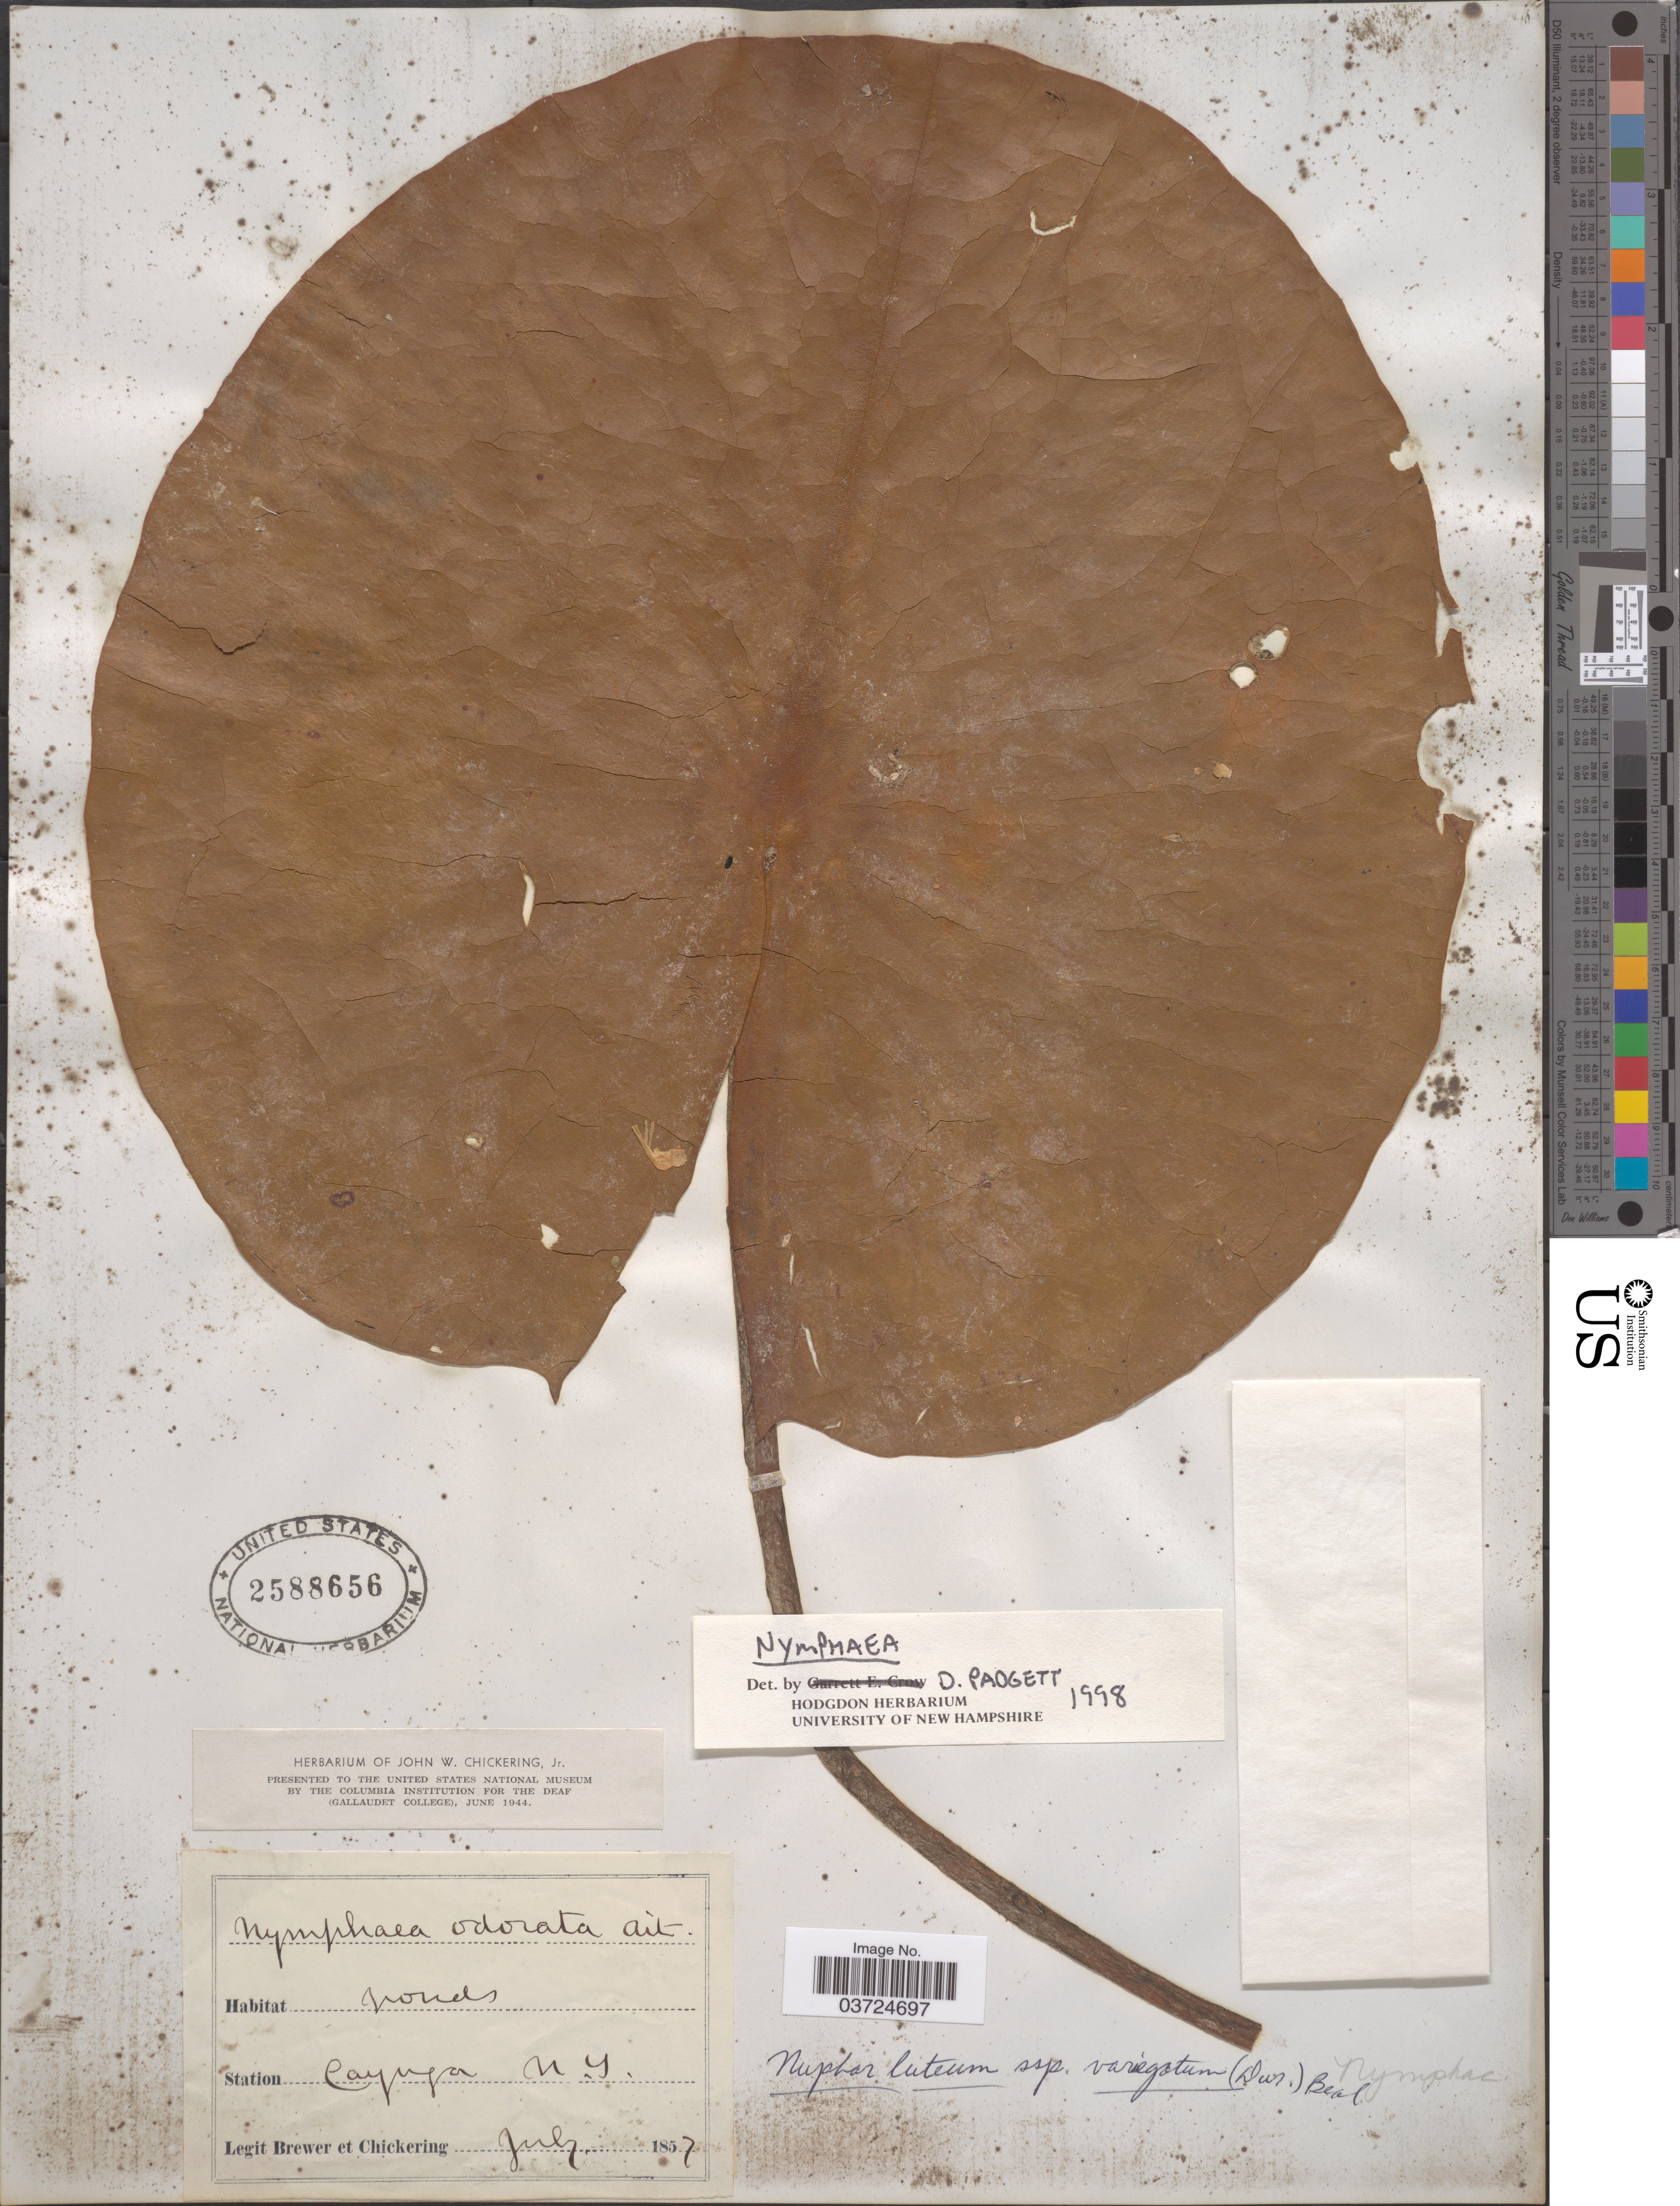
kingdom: Plantae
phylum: Tracheophyta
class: Magnoliopsida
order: Nymphaeales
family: Nymphaeaceae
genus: Nuphar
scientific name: Nuphar sp.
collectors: -. Brewer & J. Chickering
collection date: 1857-07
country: United States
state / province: New York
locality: Station Cayuga.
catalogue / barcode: US 2588656